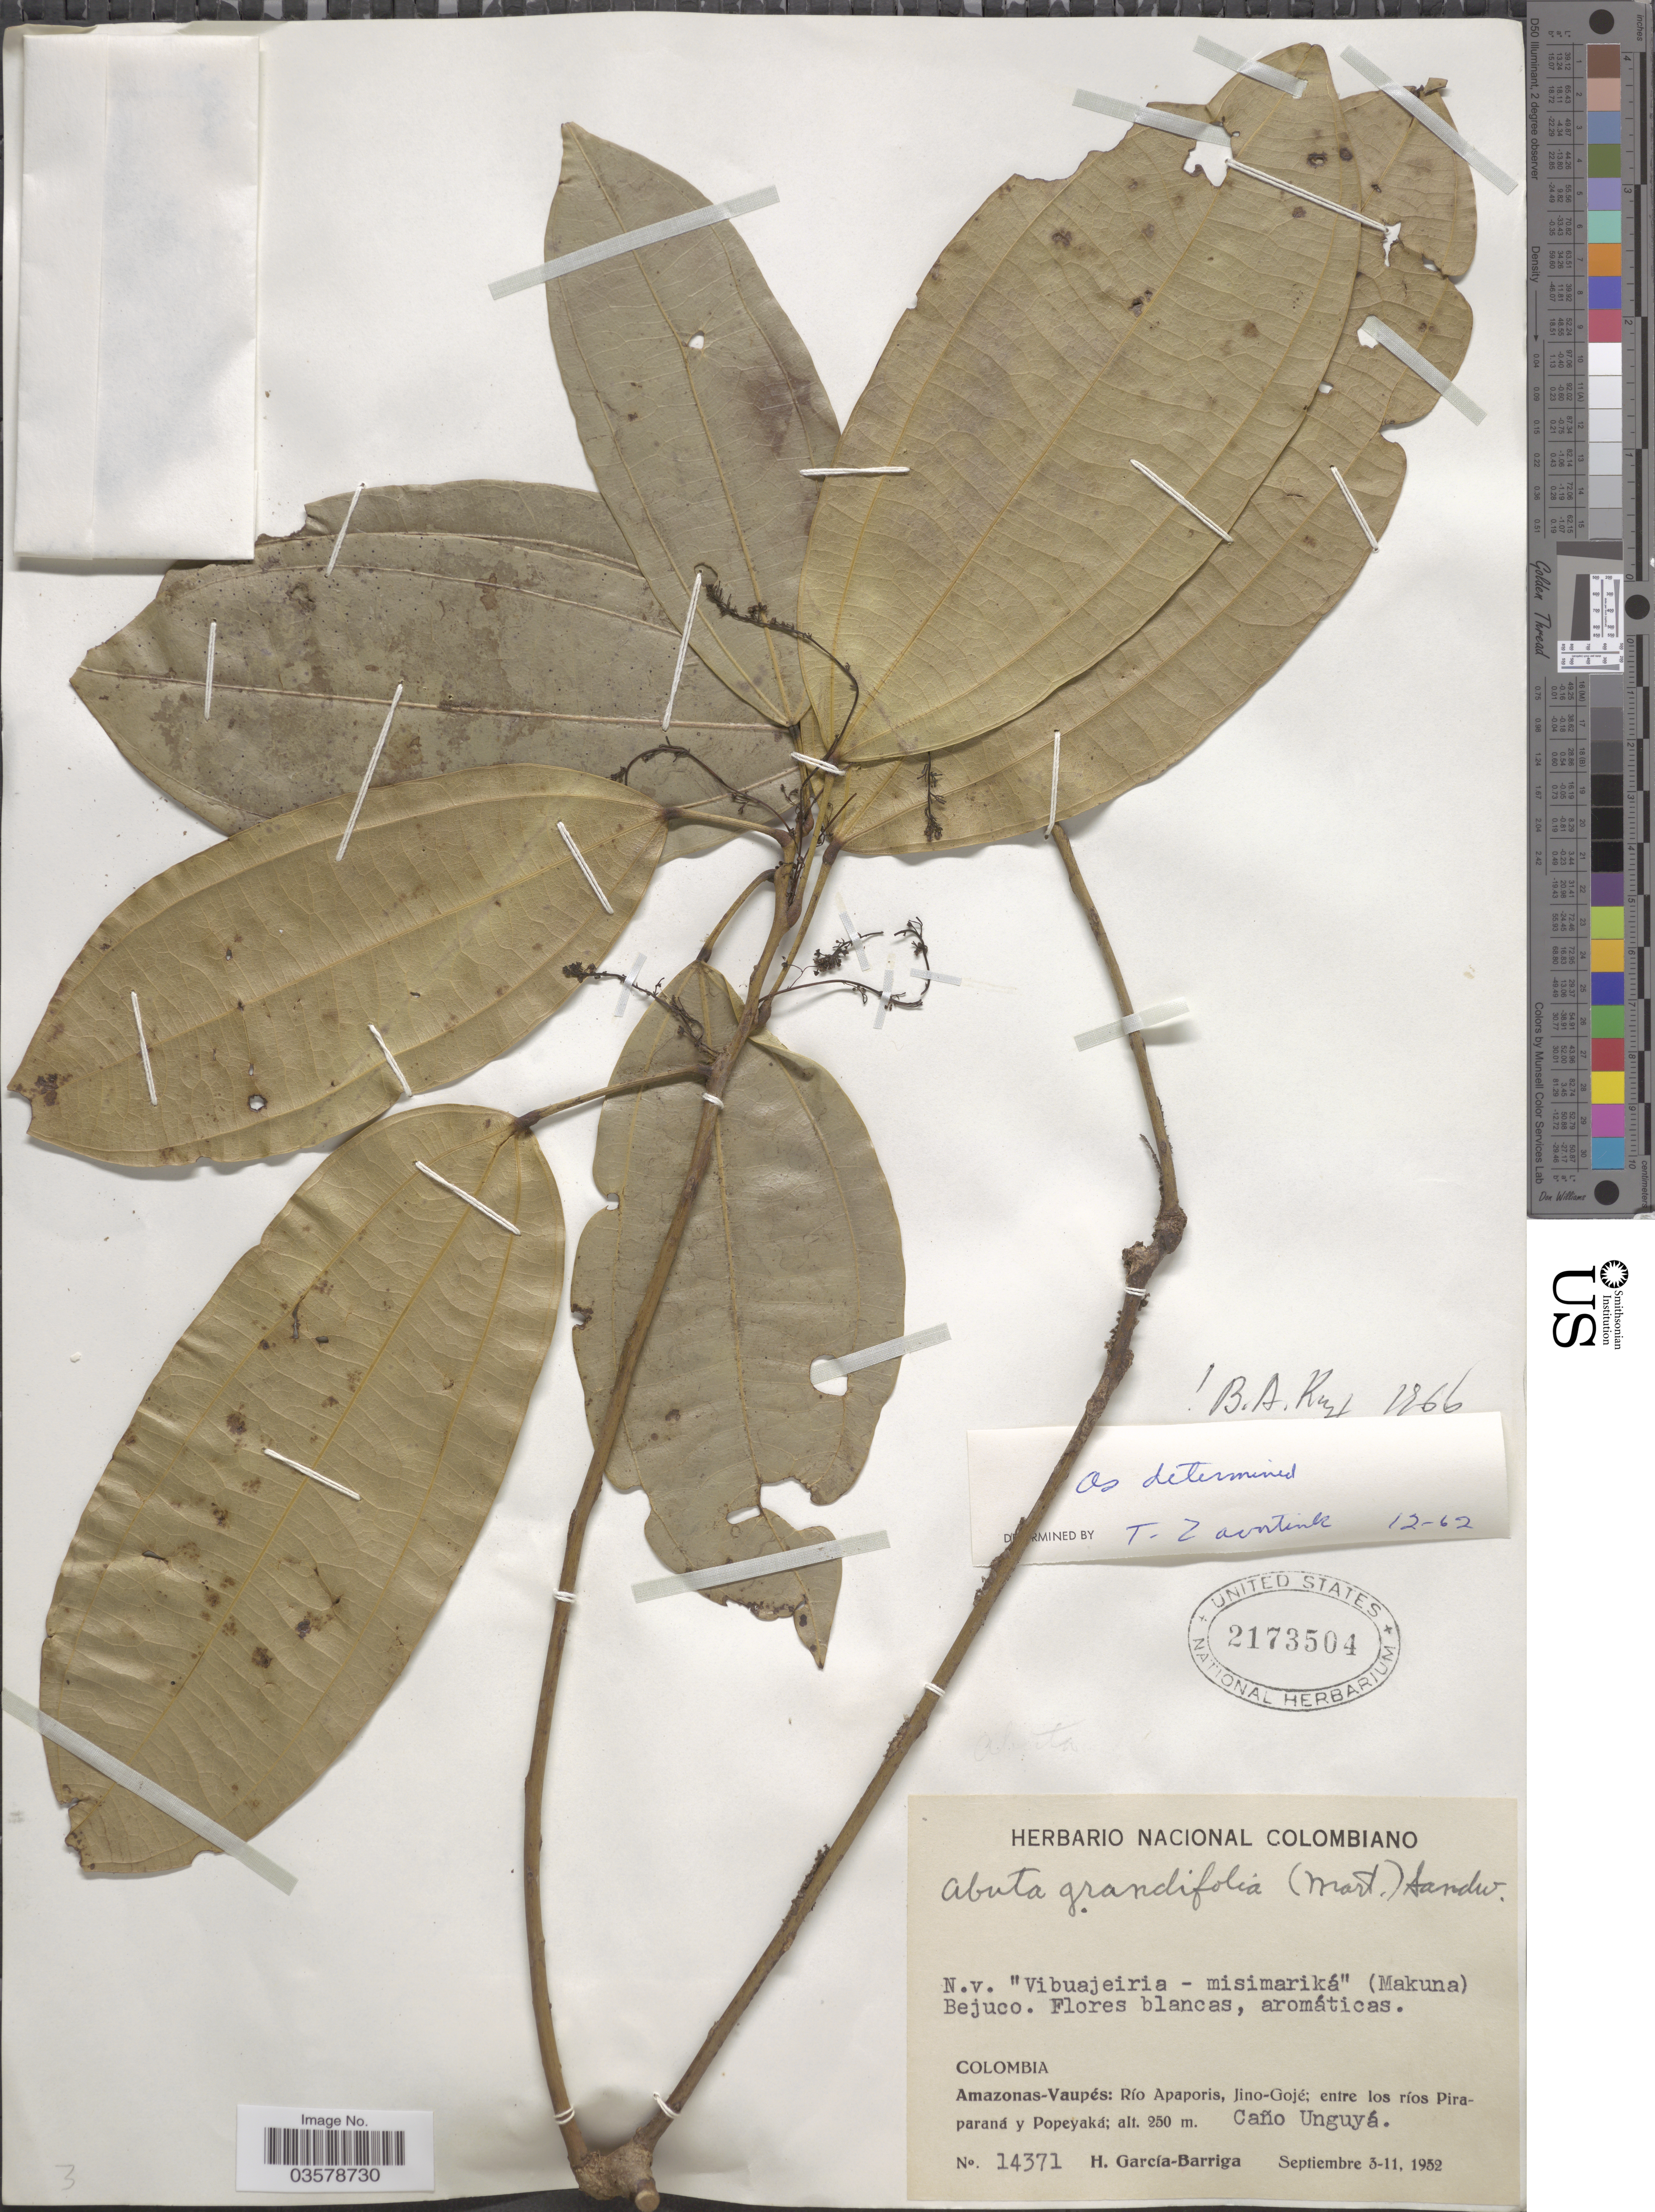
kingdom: Plantae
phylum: Tracheophyta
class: Magnoliopsida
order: Ranunculales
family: Menispermaceae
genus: Abuta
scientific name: Abuta grandifolia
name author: (Mart.) Sandwith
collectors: H. García Barriga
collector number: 14371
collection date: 1952-09-03/1952-09-11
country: Colombia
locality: Amazonas-Vaupés. Río Apaporis, Jino-Gojé; entre los ríos Pira-paraná y Popeyaká. Caño Unguyá.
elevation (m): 250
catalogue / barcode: US 2173504